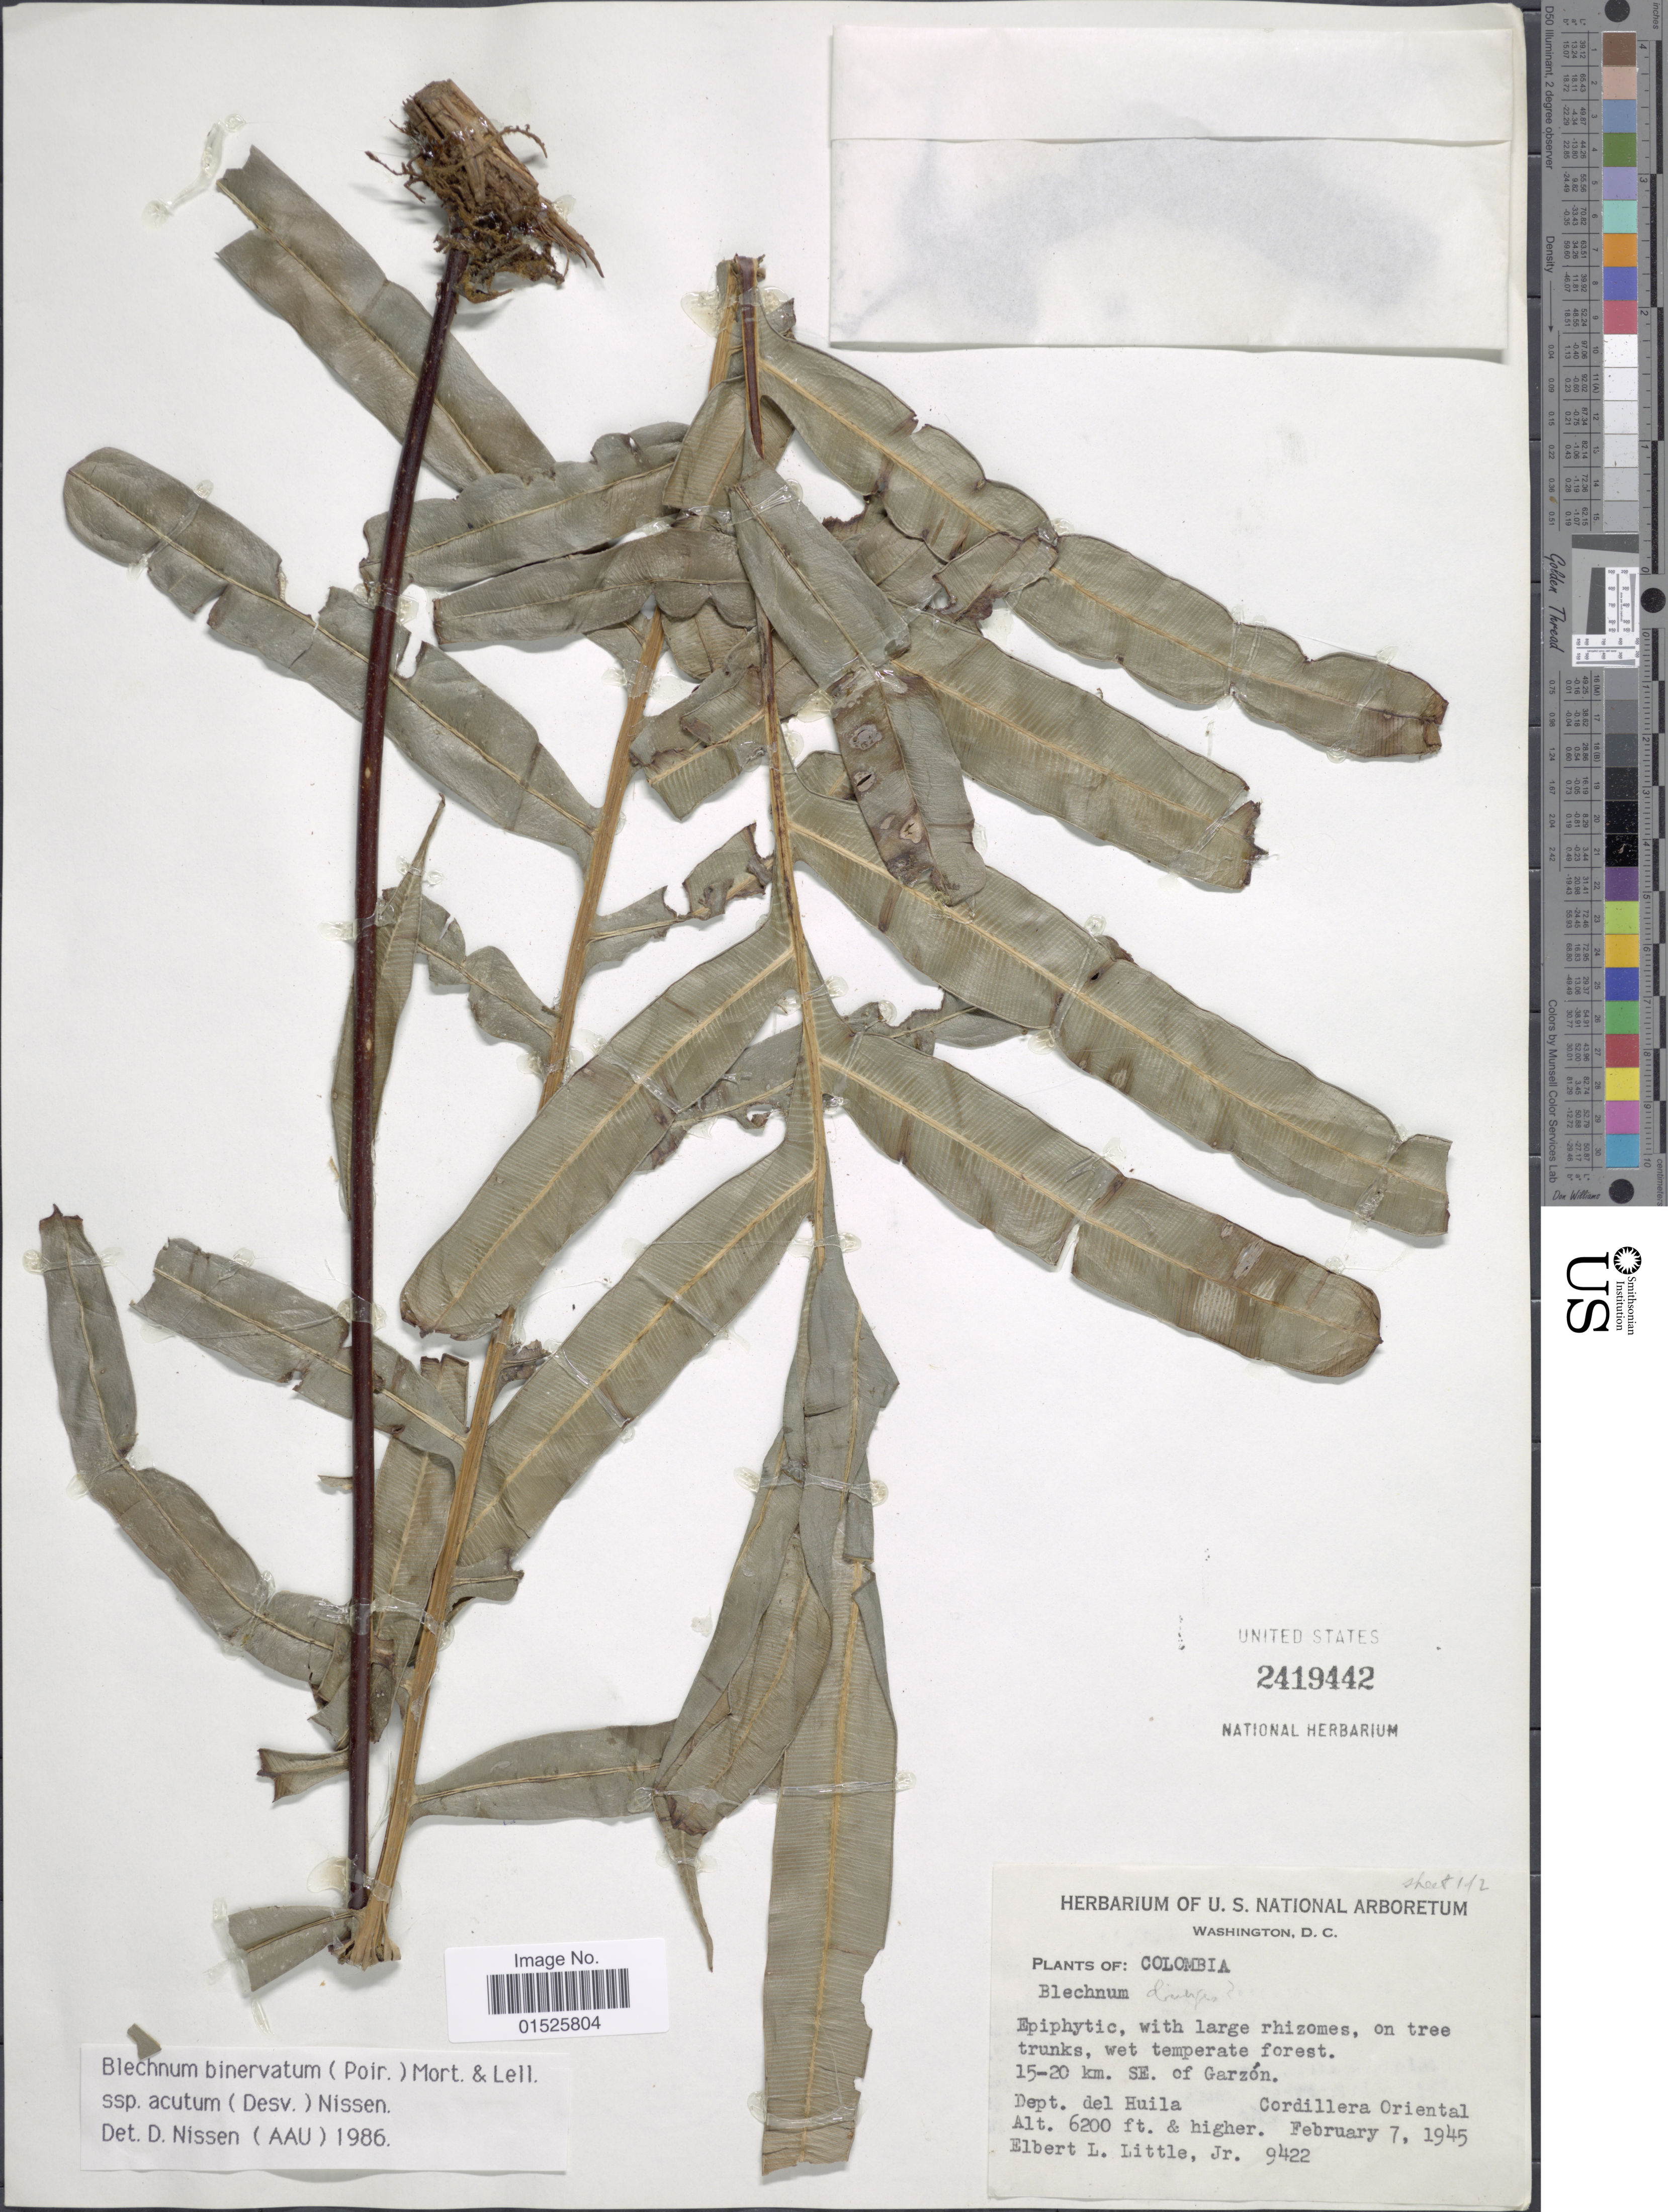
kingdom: Plantae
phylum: Tracheophyta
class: Polypodiopsida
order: Polypodiales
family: Blechnaceae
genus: Blechnum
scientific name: Blechnum ensiforme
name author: (Liebm.) C. Chr.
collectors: E. L. Little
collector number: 9422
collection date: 1945-02-07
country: Colombia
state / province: Huila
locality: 15-20 km. SE. of Garzón. Cordillera Oriental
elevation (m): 1890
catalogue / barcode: US 2419442